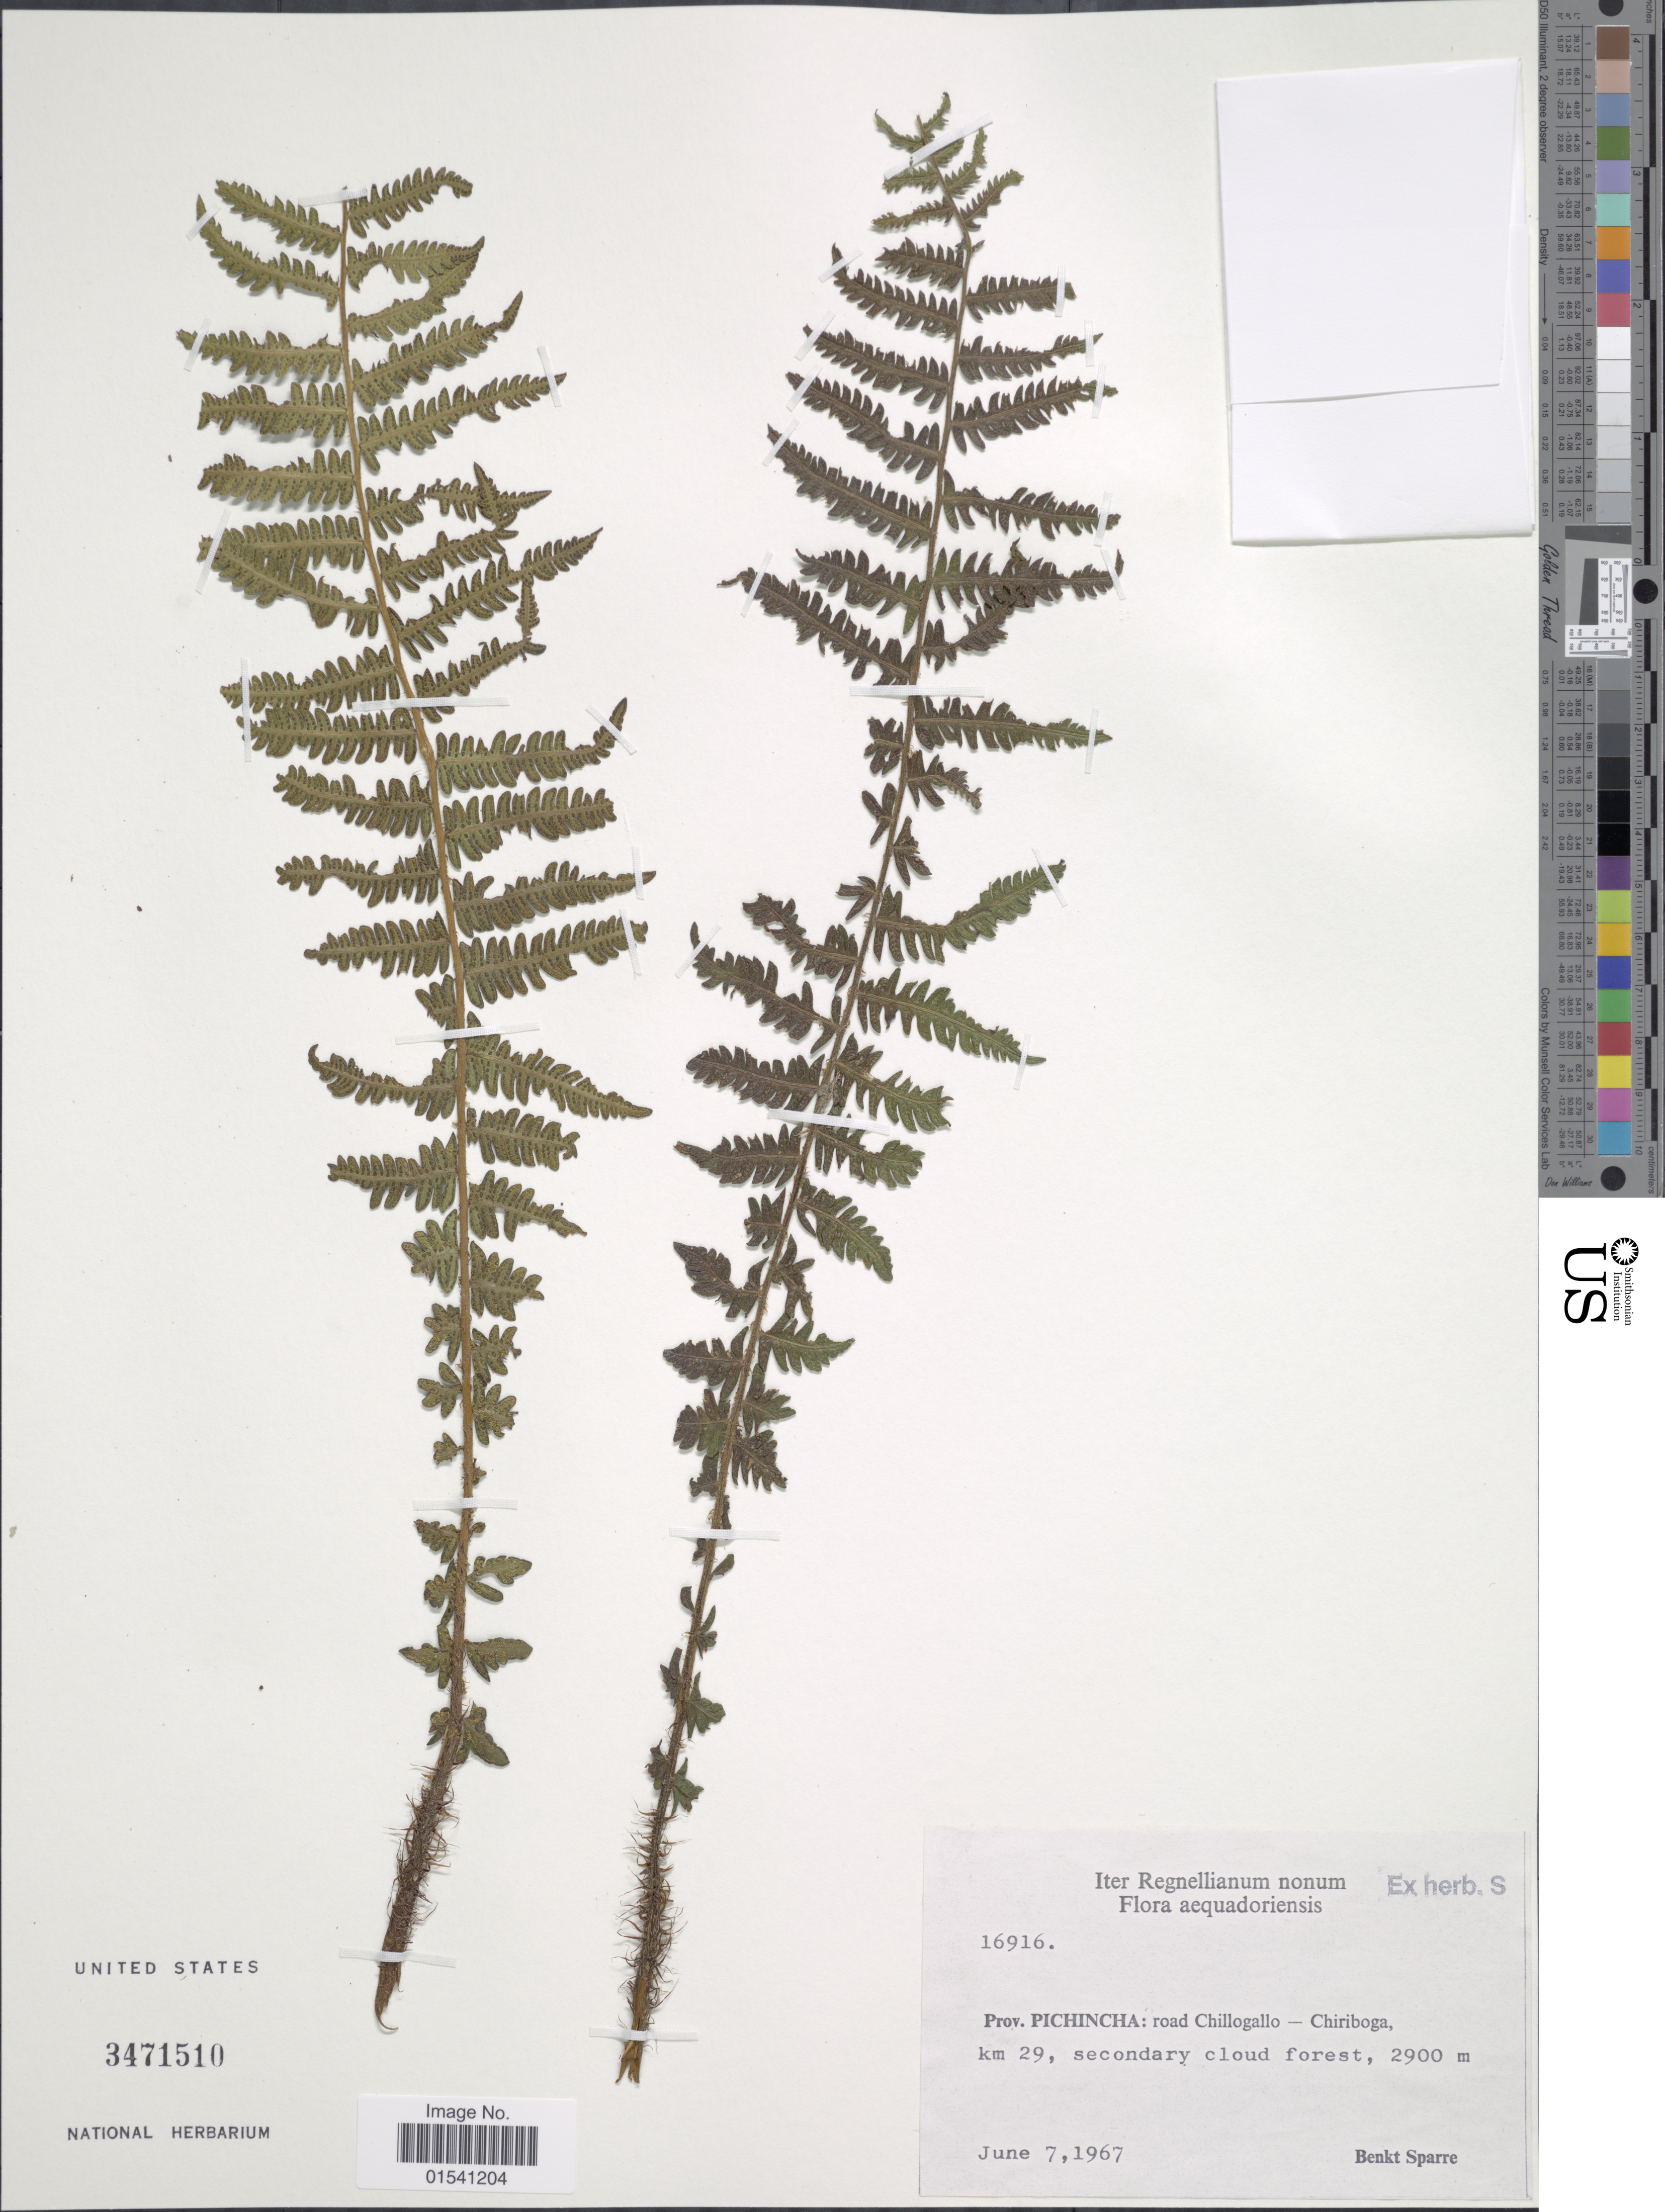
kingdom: Plantae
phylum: Tracheophyta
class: Polypodiopsida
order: Polypodiales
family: Thelypteridaceae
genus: Amauropelta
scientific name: Amauropelta sp.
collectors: B. Sparre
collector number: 16916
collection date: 1967-06-07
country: Ecuador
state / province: Pichincha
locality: Road Chillogallo - Chiriboga, km 29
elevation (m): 2900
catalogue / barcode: US 3471510